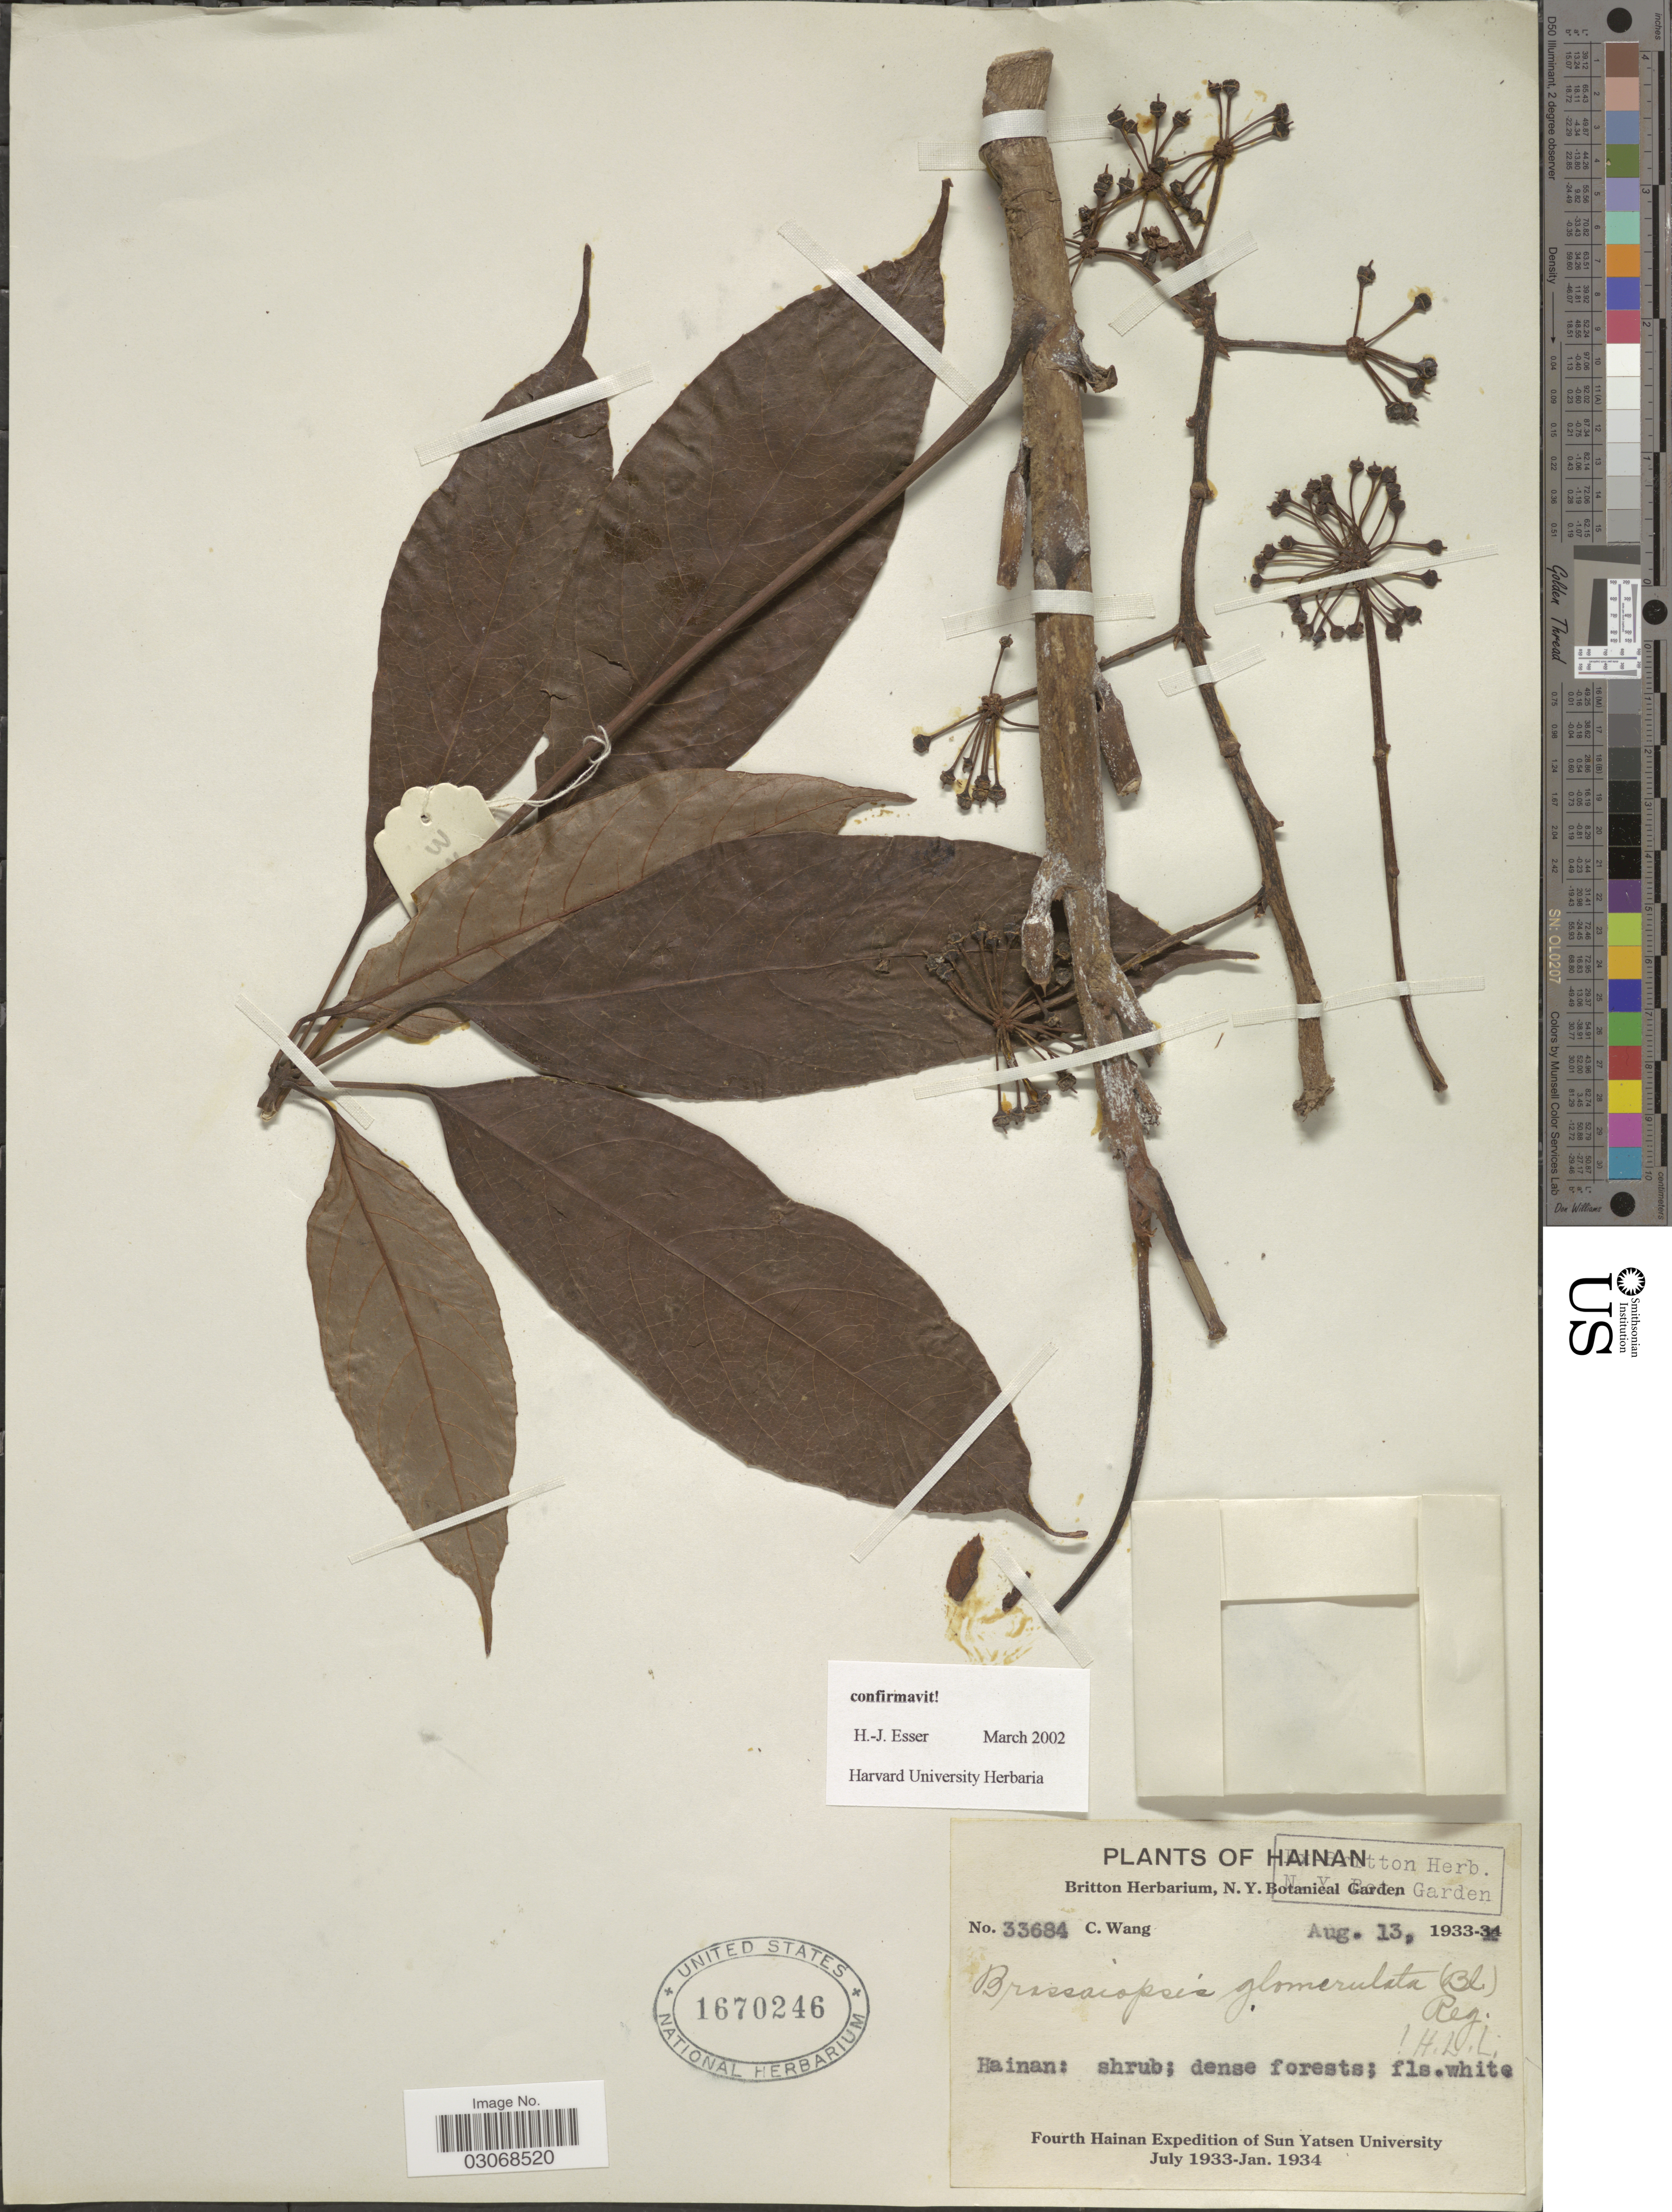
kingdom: Plantae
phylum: Tracheophyta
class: Magnoliopsida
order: Apiales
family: Araliaceae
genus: Brassaiopsis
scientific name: Brassaiopsis glomerulata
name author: (Blume) Regel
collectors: C. Wang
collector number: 33684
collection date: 1933-08-13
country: China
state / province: Hainan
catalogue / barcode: US 1670246